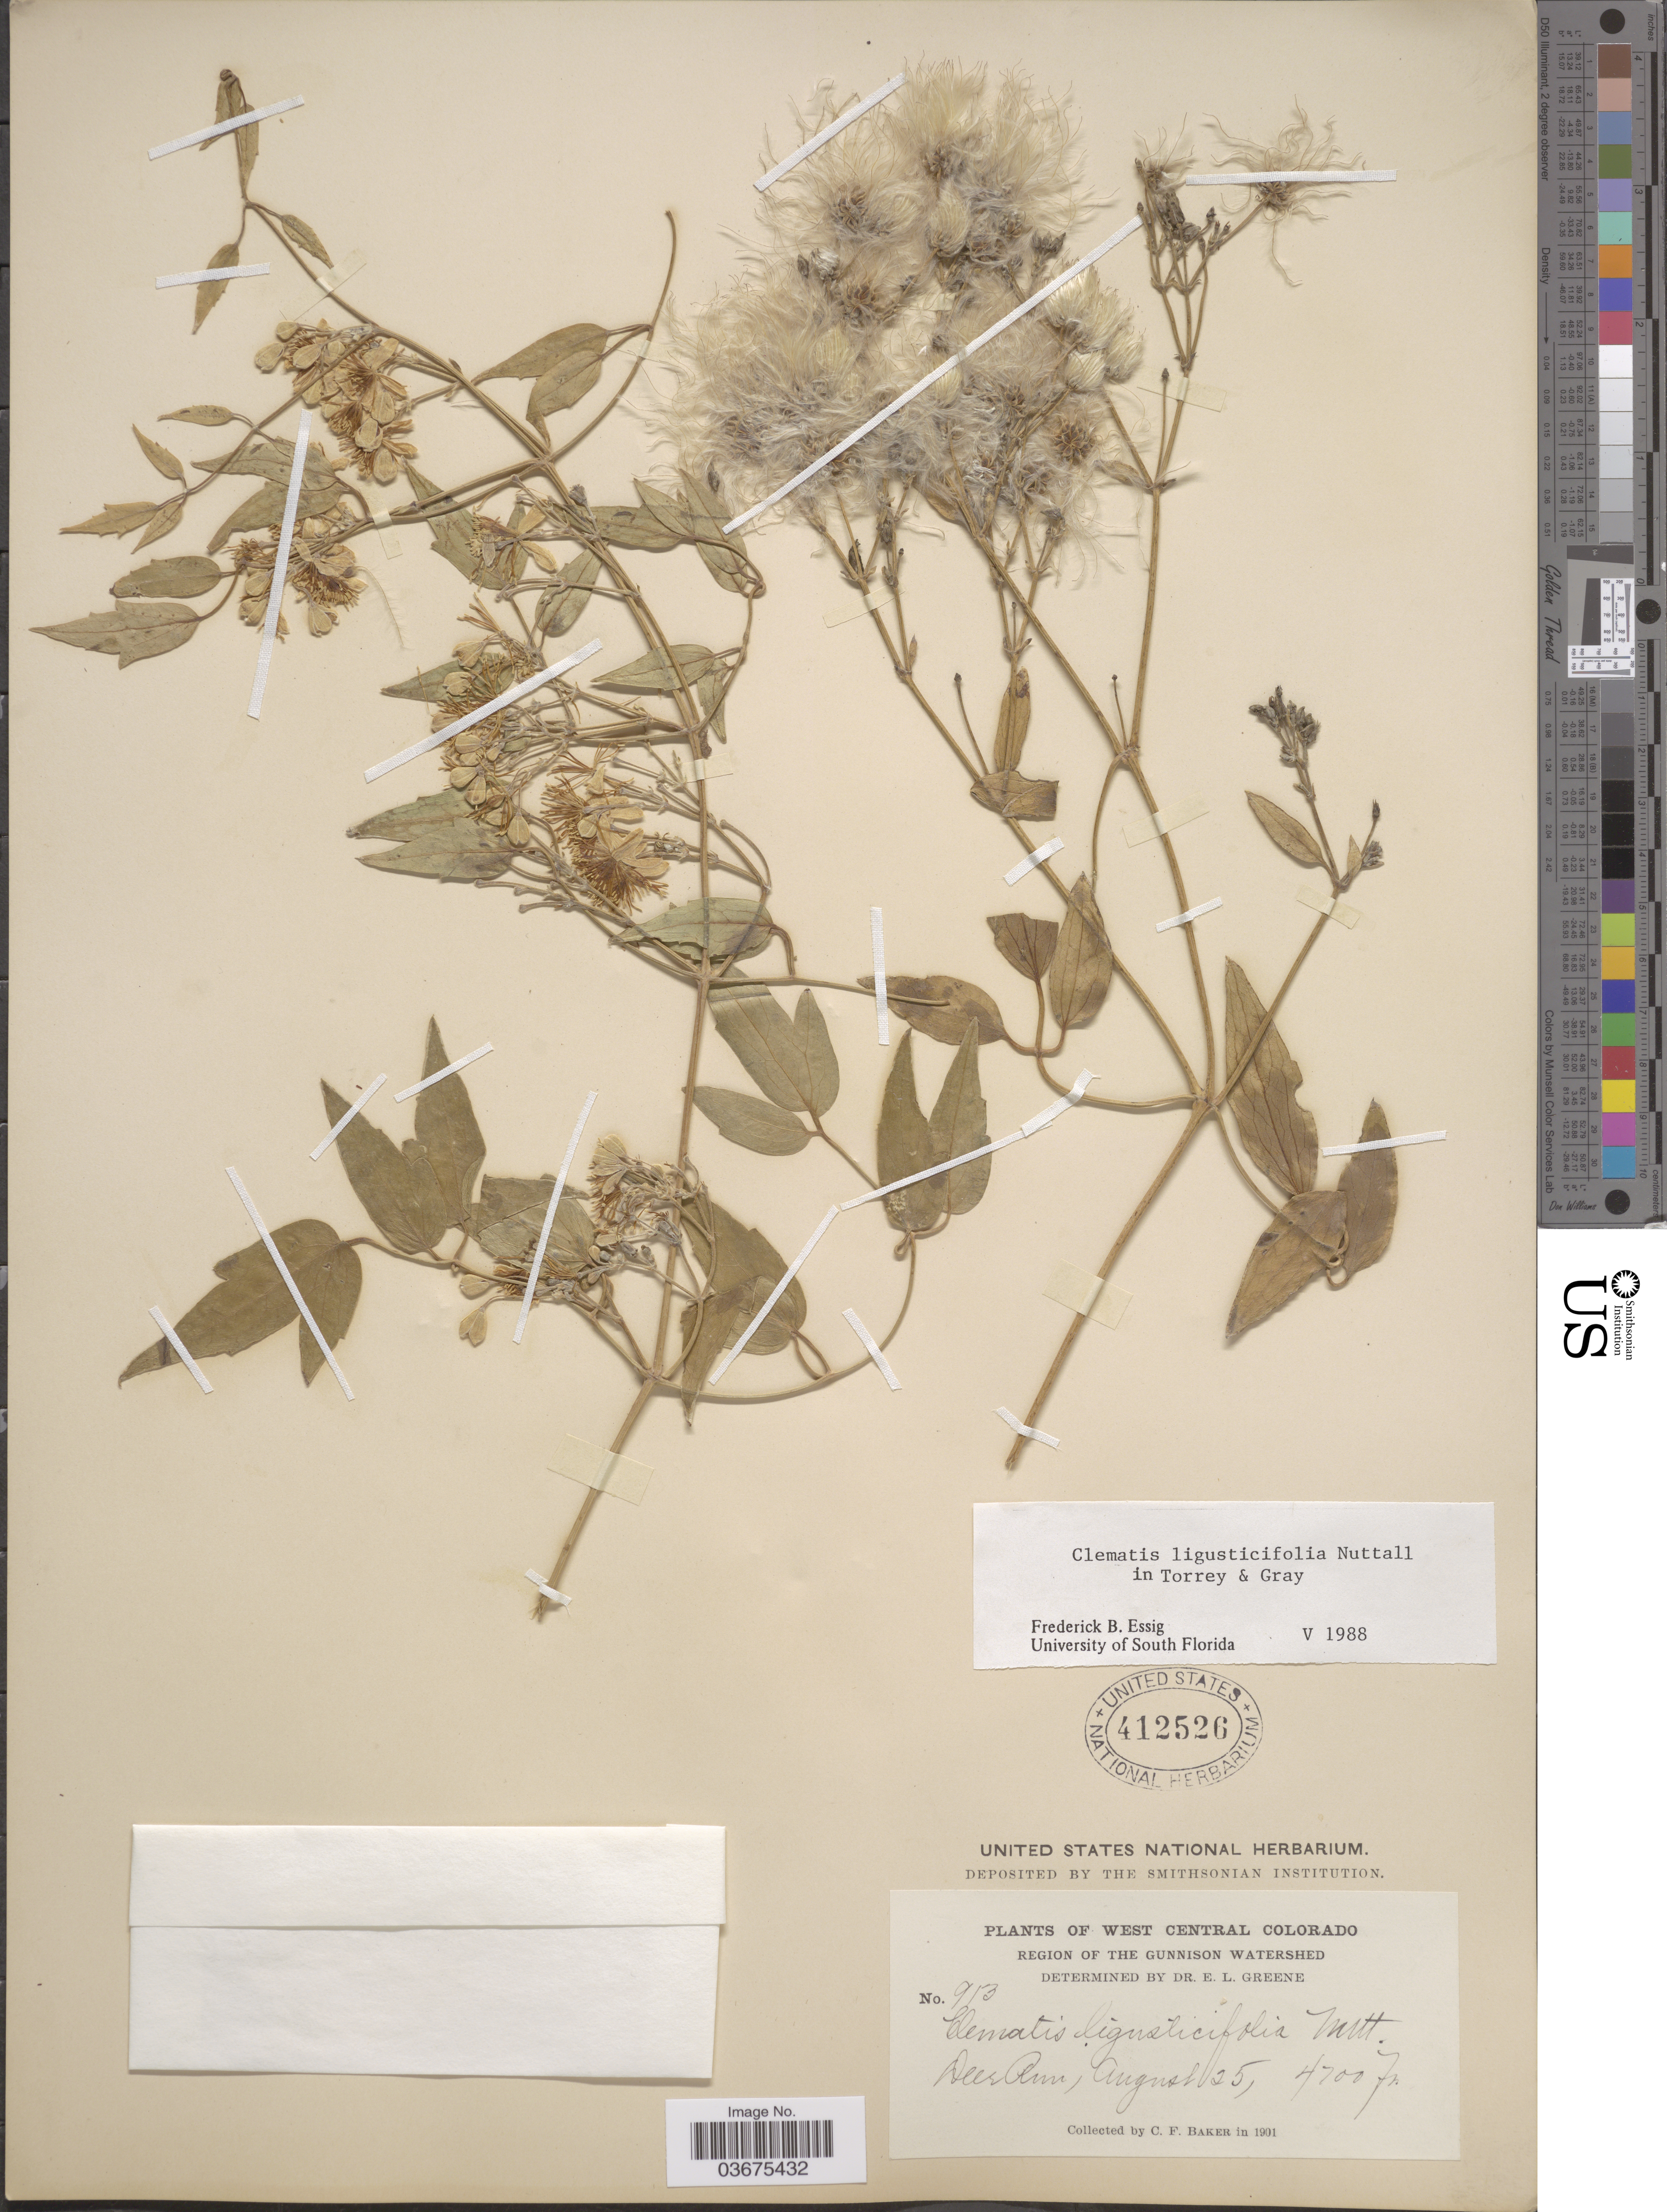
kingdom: Plantae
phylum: Tracheophyta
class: Magnoliopsida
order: Ranunculales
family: Ranunculaceae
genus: Clematis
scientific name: Clematis ligusticifolia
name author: Nutt.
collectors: C. F. Baker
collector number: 913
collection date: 1901-08-25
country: United States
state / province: Colorado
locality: West Central Colorado. Region of The Gunnison Watershed. Deer Arm.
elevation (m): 1433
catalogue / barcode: US 412526